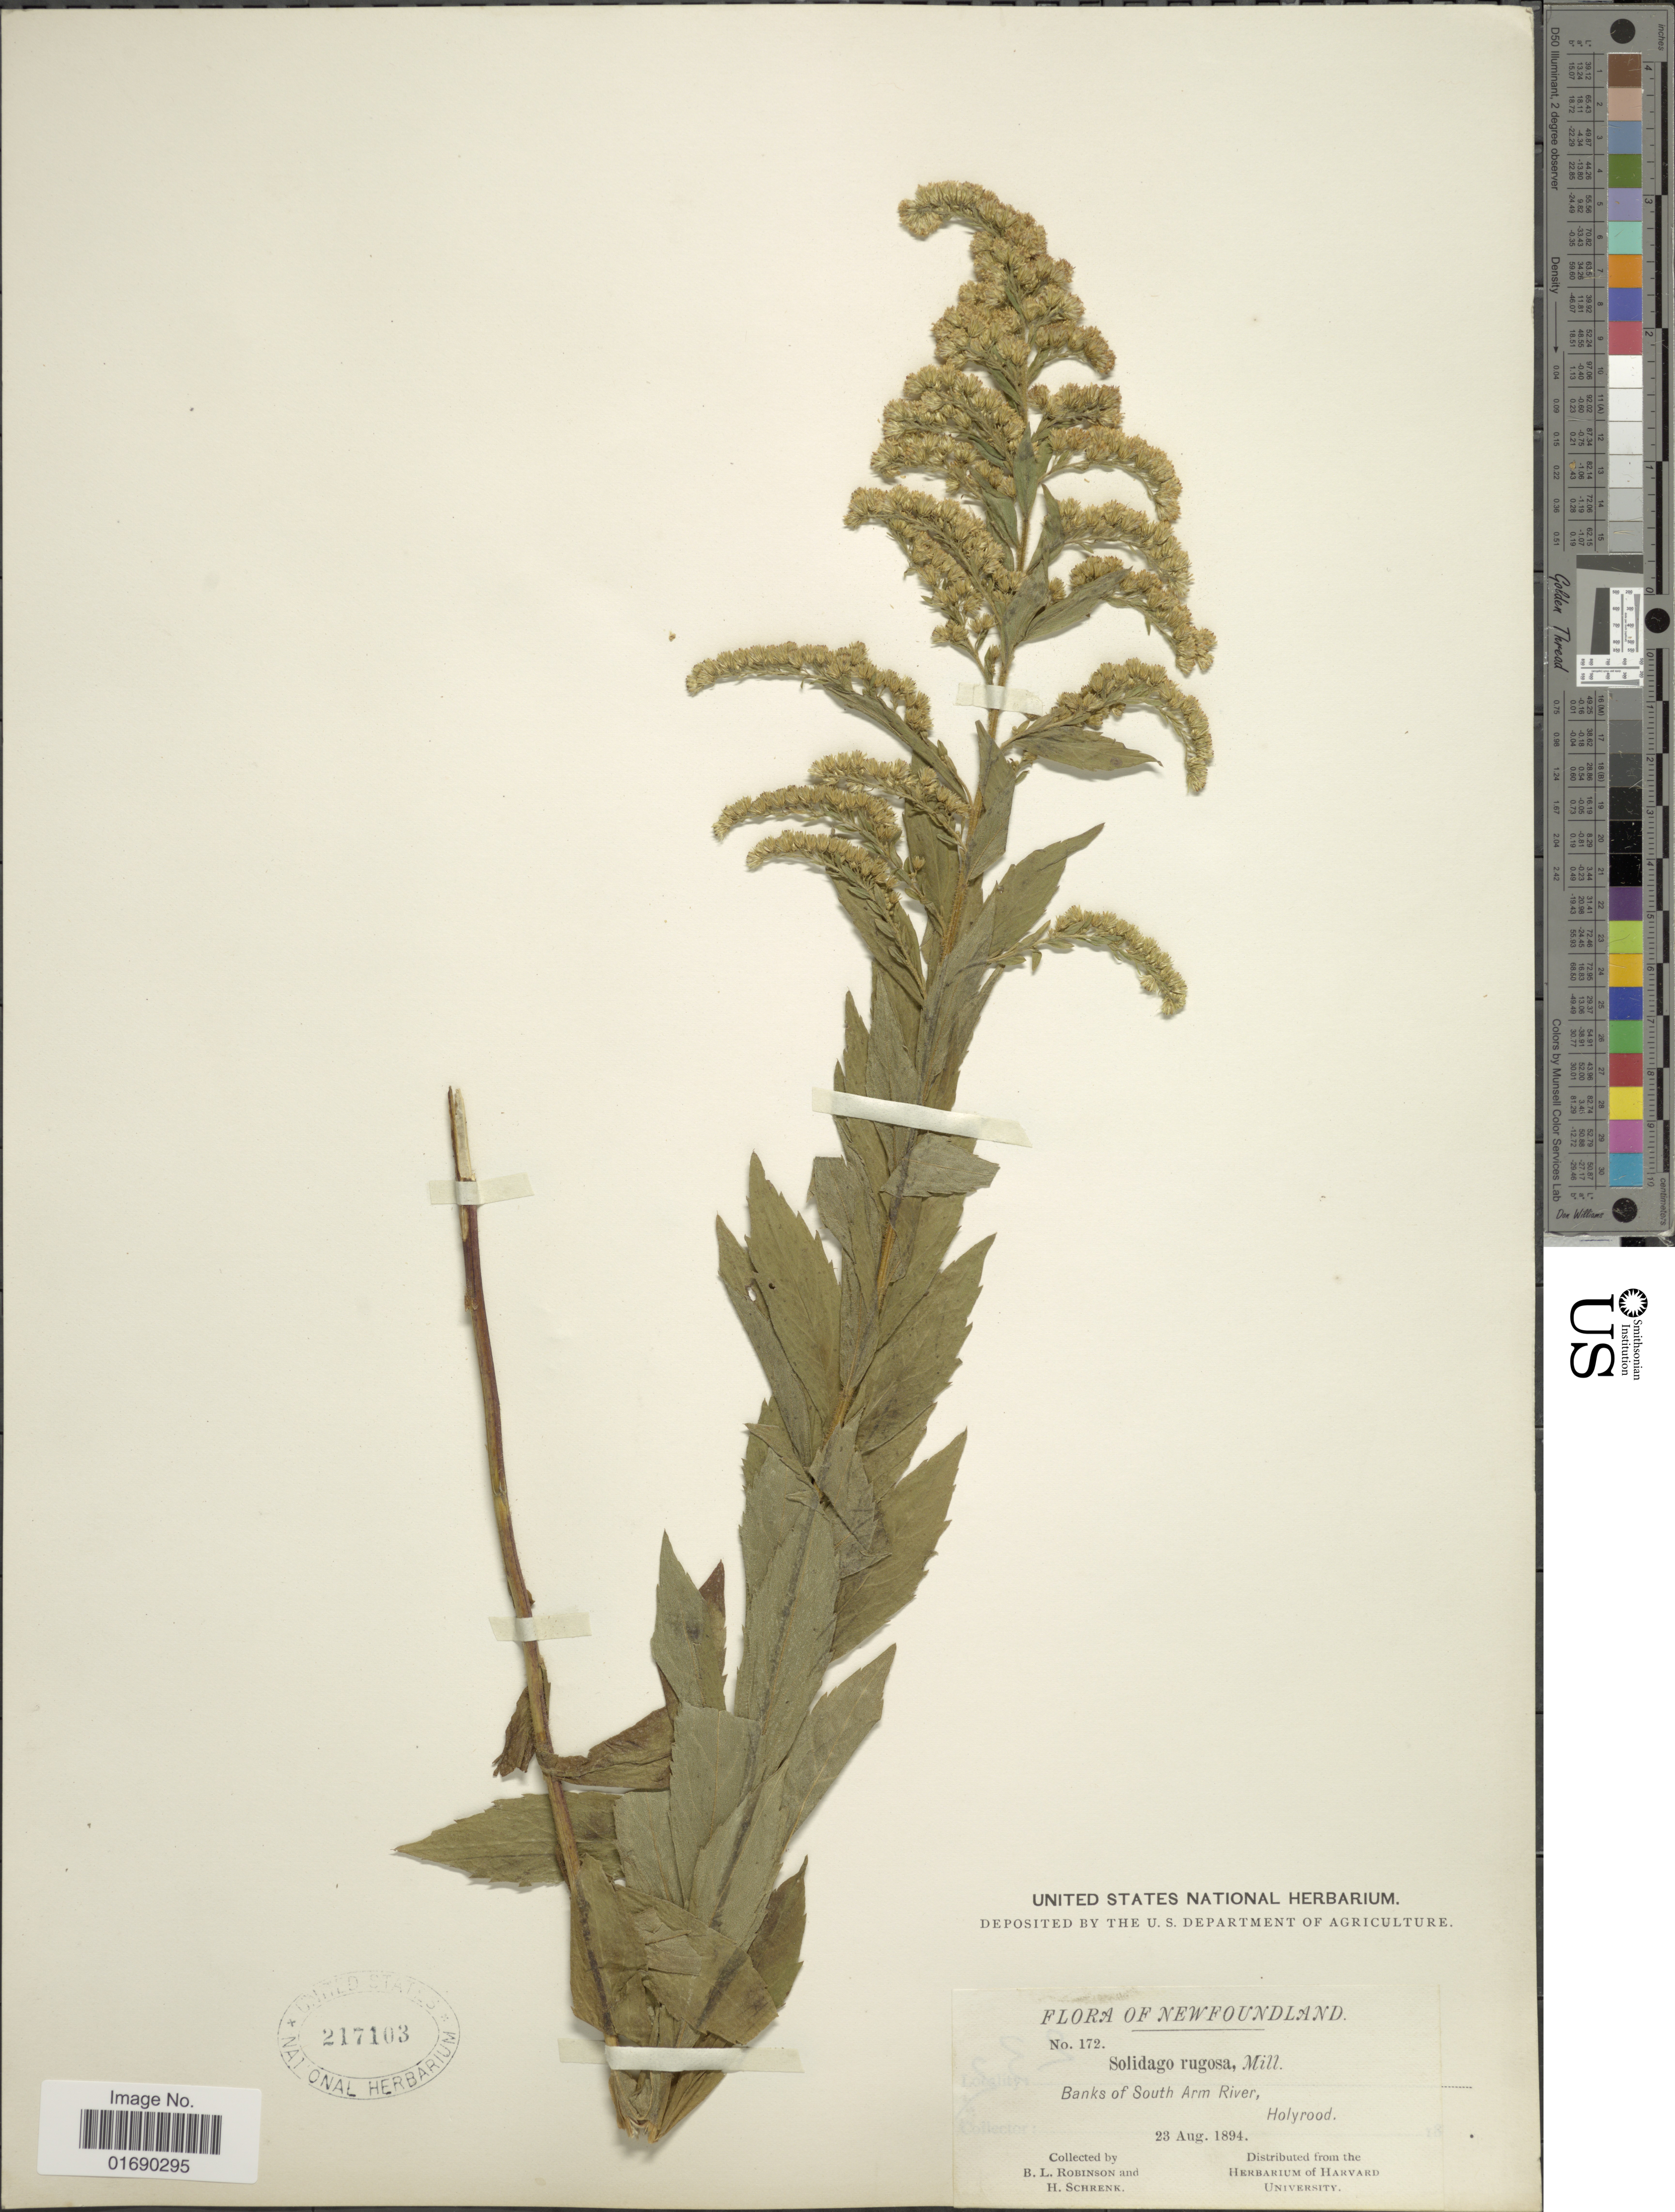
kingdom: Plantae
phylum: Tracheophyta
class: Magnoliopsida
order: Asterales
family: Asteraceae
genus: Solidago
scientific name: Solidago rugosa var. villosa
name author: Mill.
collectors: B. L. Robinson & H. v. Schrenk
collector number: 172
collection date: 1894-08-23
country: Canada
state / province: Newfoundland and Labrador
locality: Bank of South Arm River, Holyrood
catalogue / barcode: US 217103